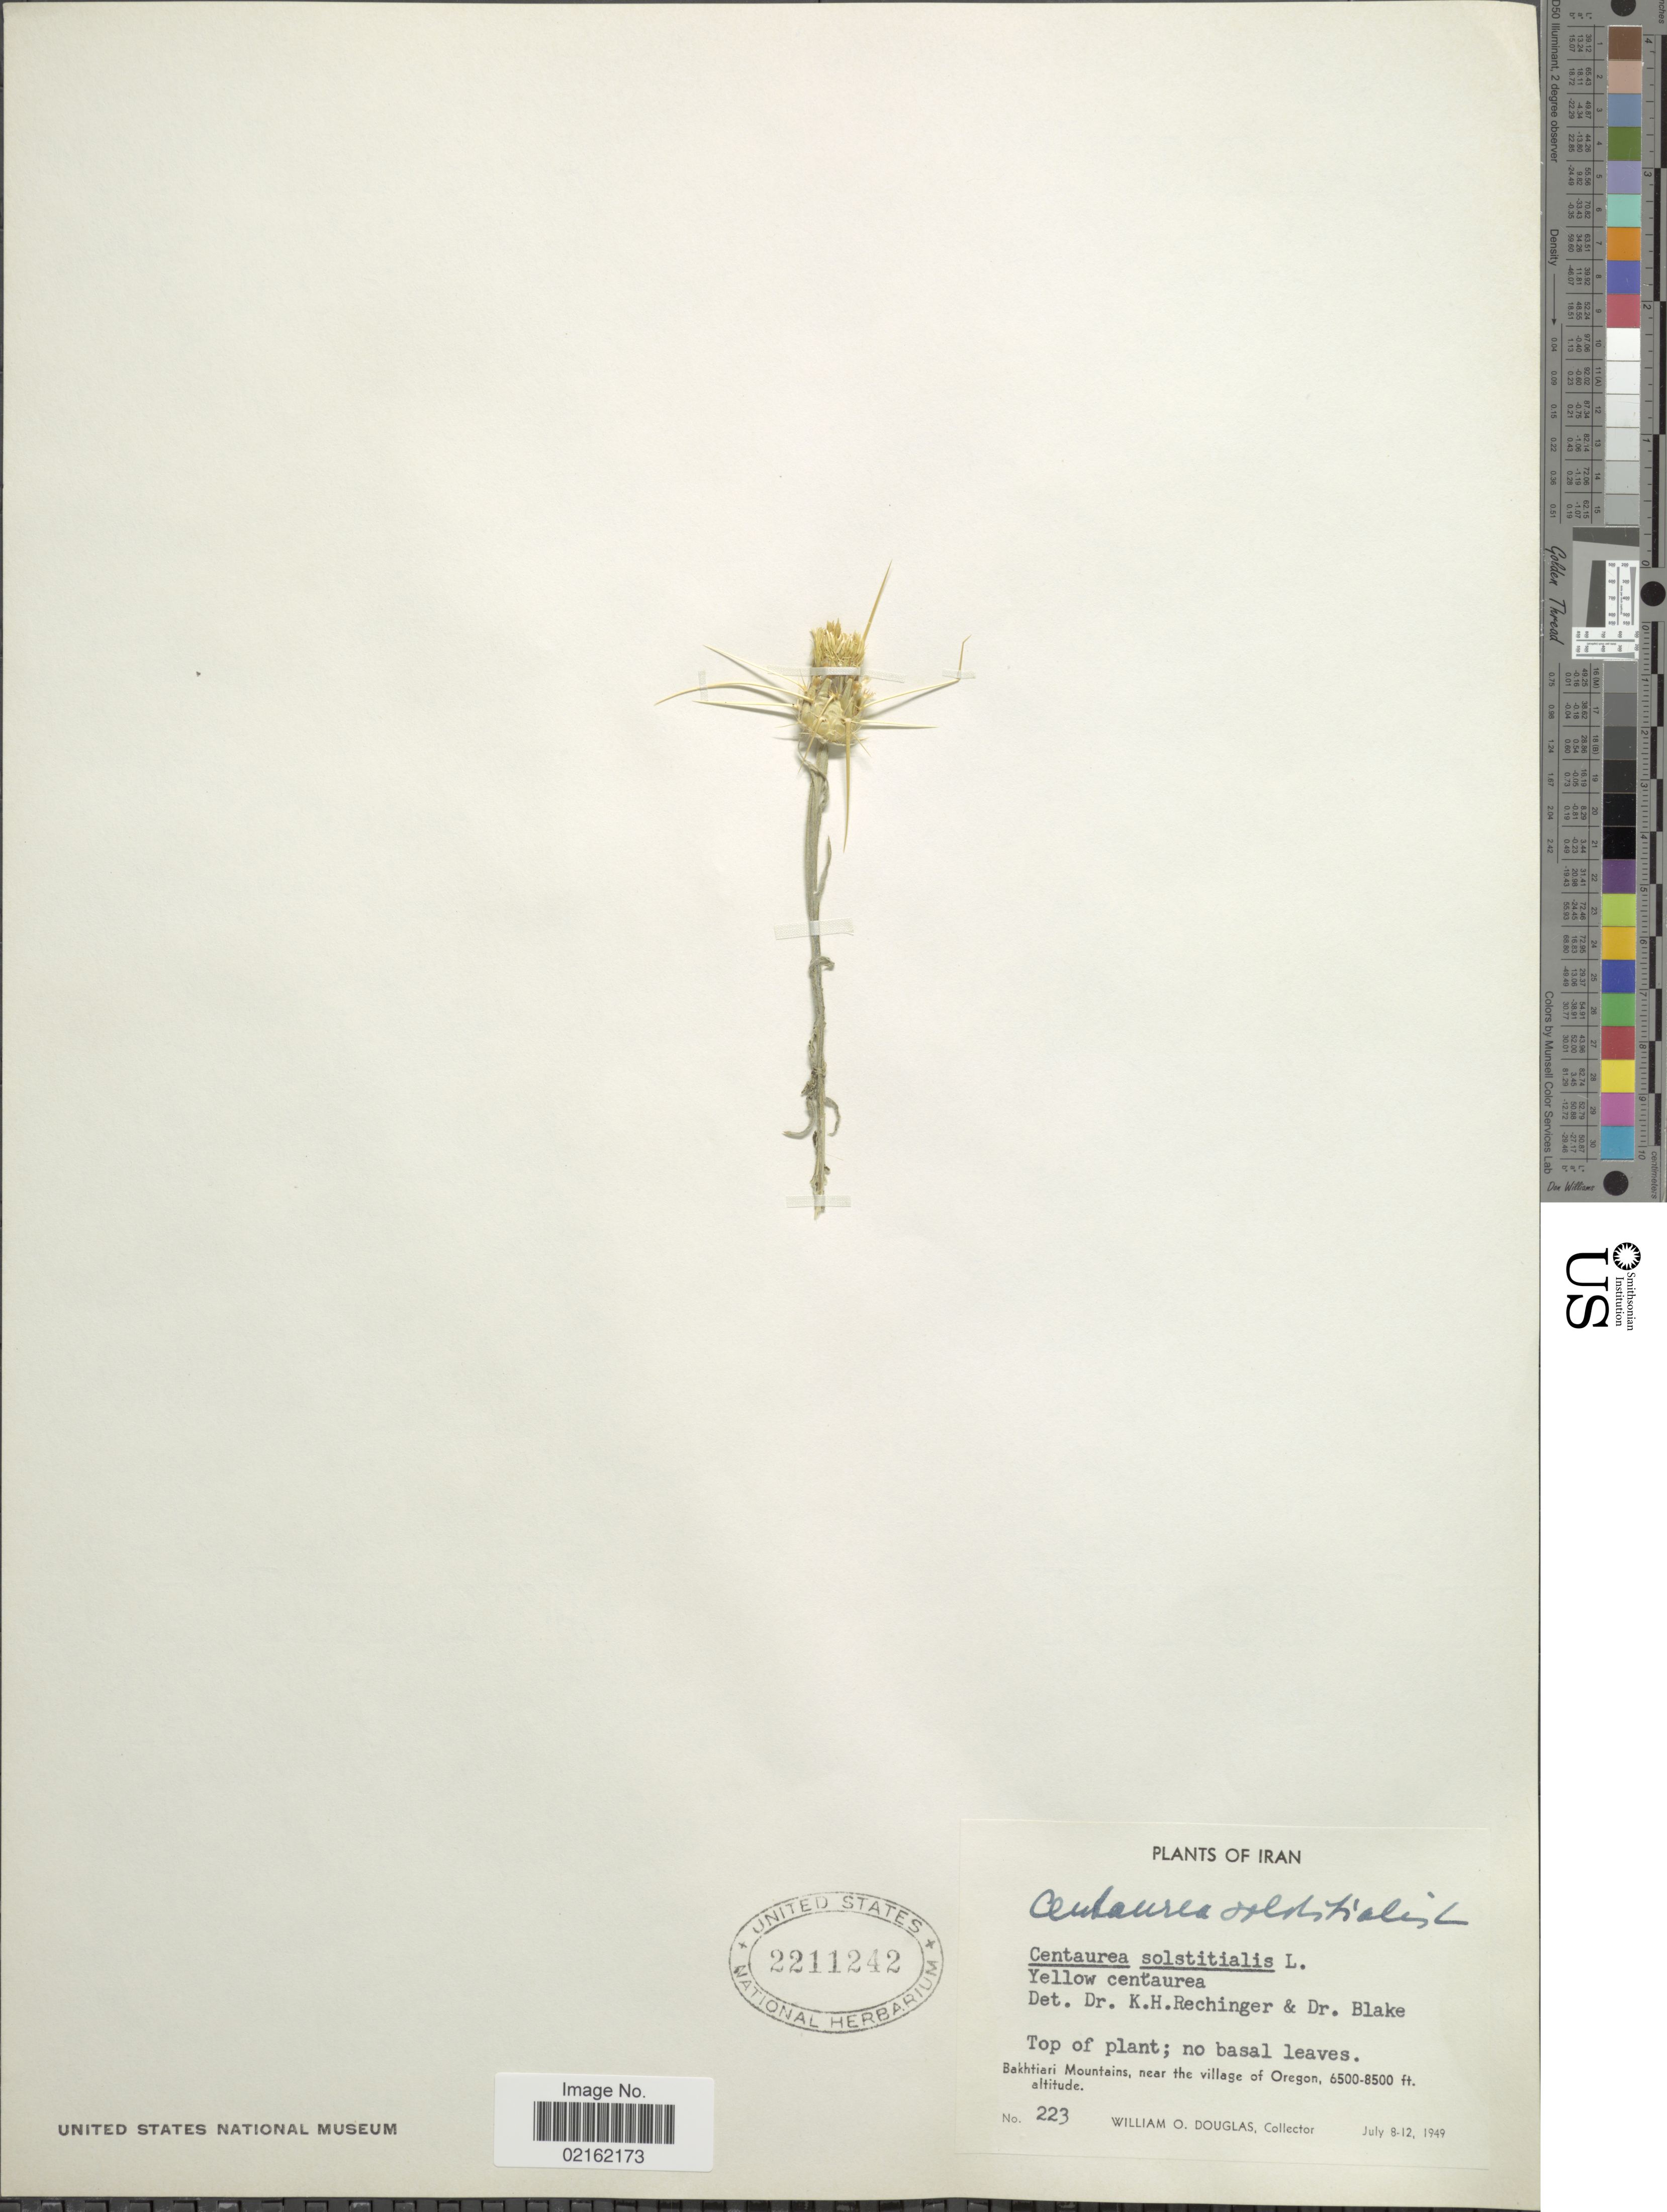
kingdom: Plantae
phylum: Tracheophyta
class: Magnoliopsida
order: Asterales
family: Asteraceae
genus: Centaurea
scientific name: Centaurea solstitialis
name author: L.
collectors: W. Douglas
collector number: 223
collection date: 1949-07-08/1949-07-12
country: Iran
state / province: Chahar Mahaal and Bakhtiari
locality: Bakhtiari Mountains, near the village of Oregon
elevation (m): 1981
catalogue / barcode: US 2211242